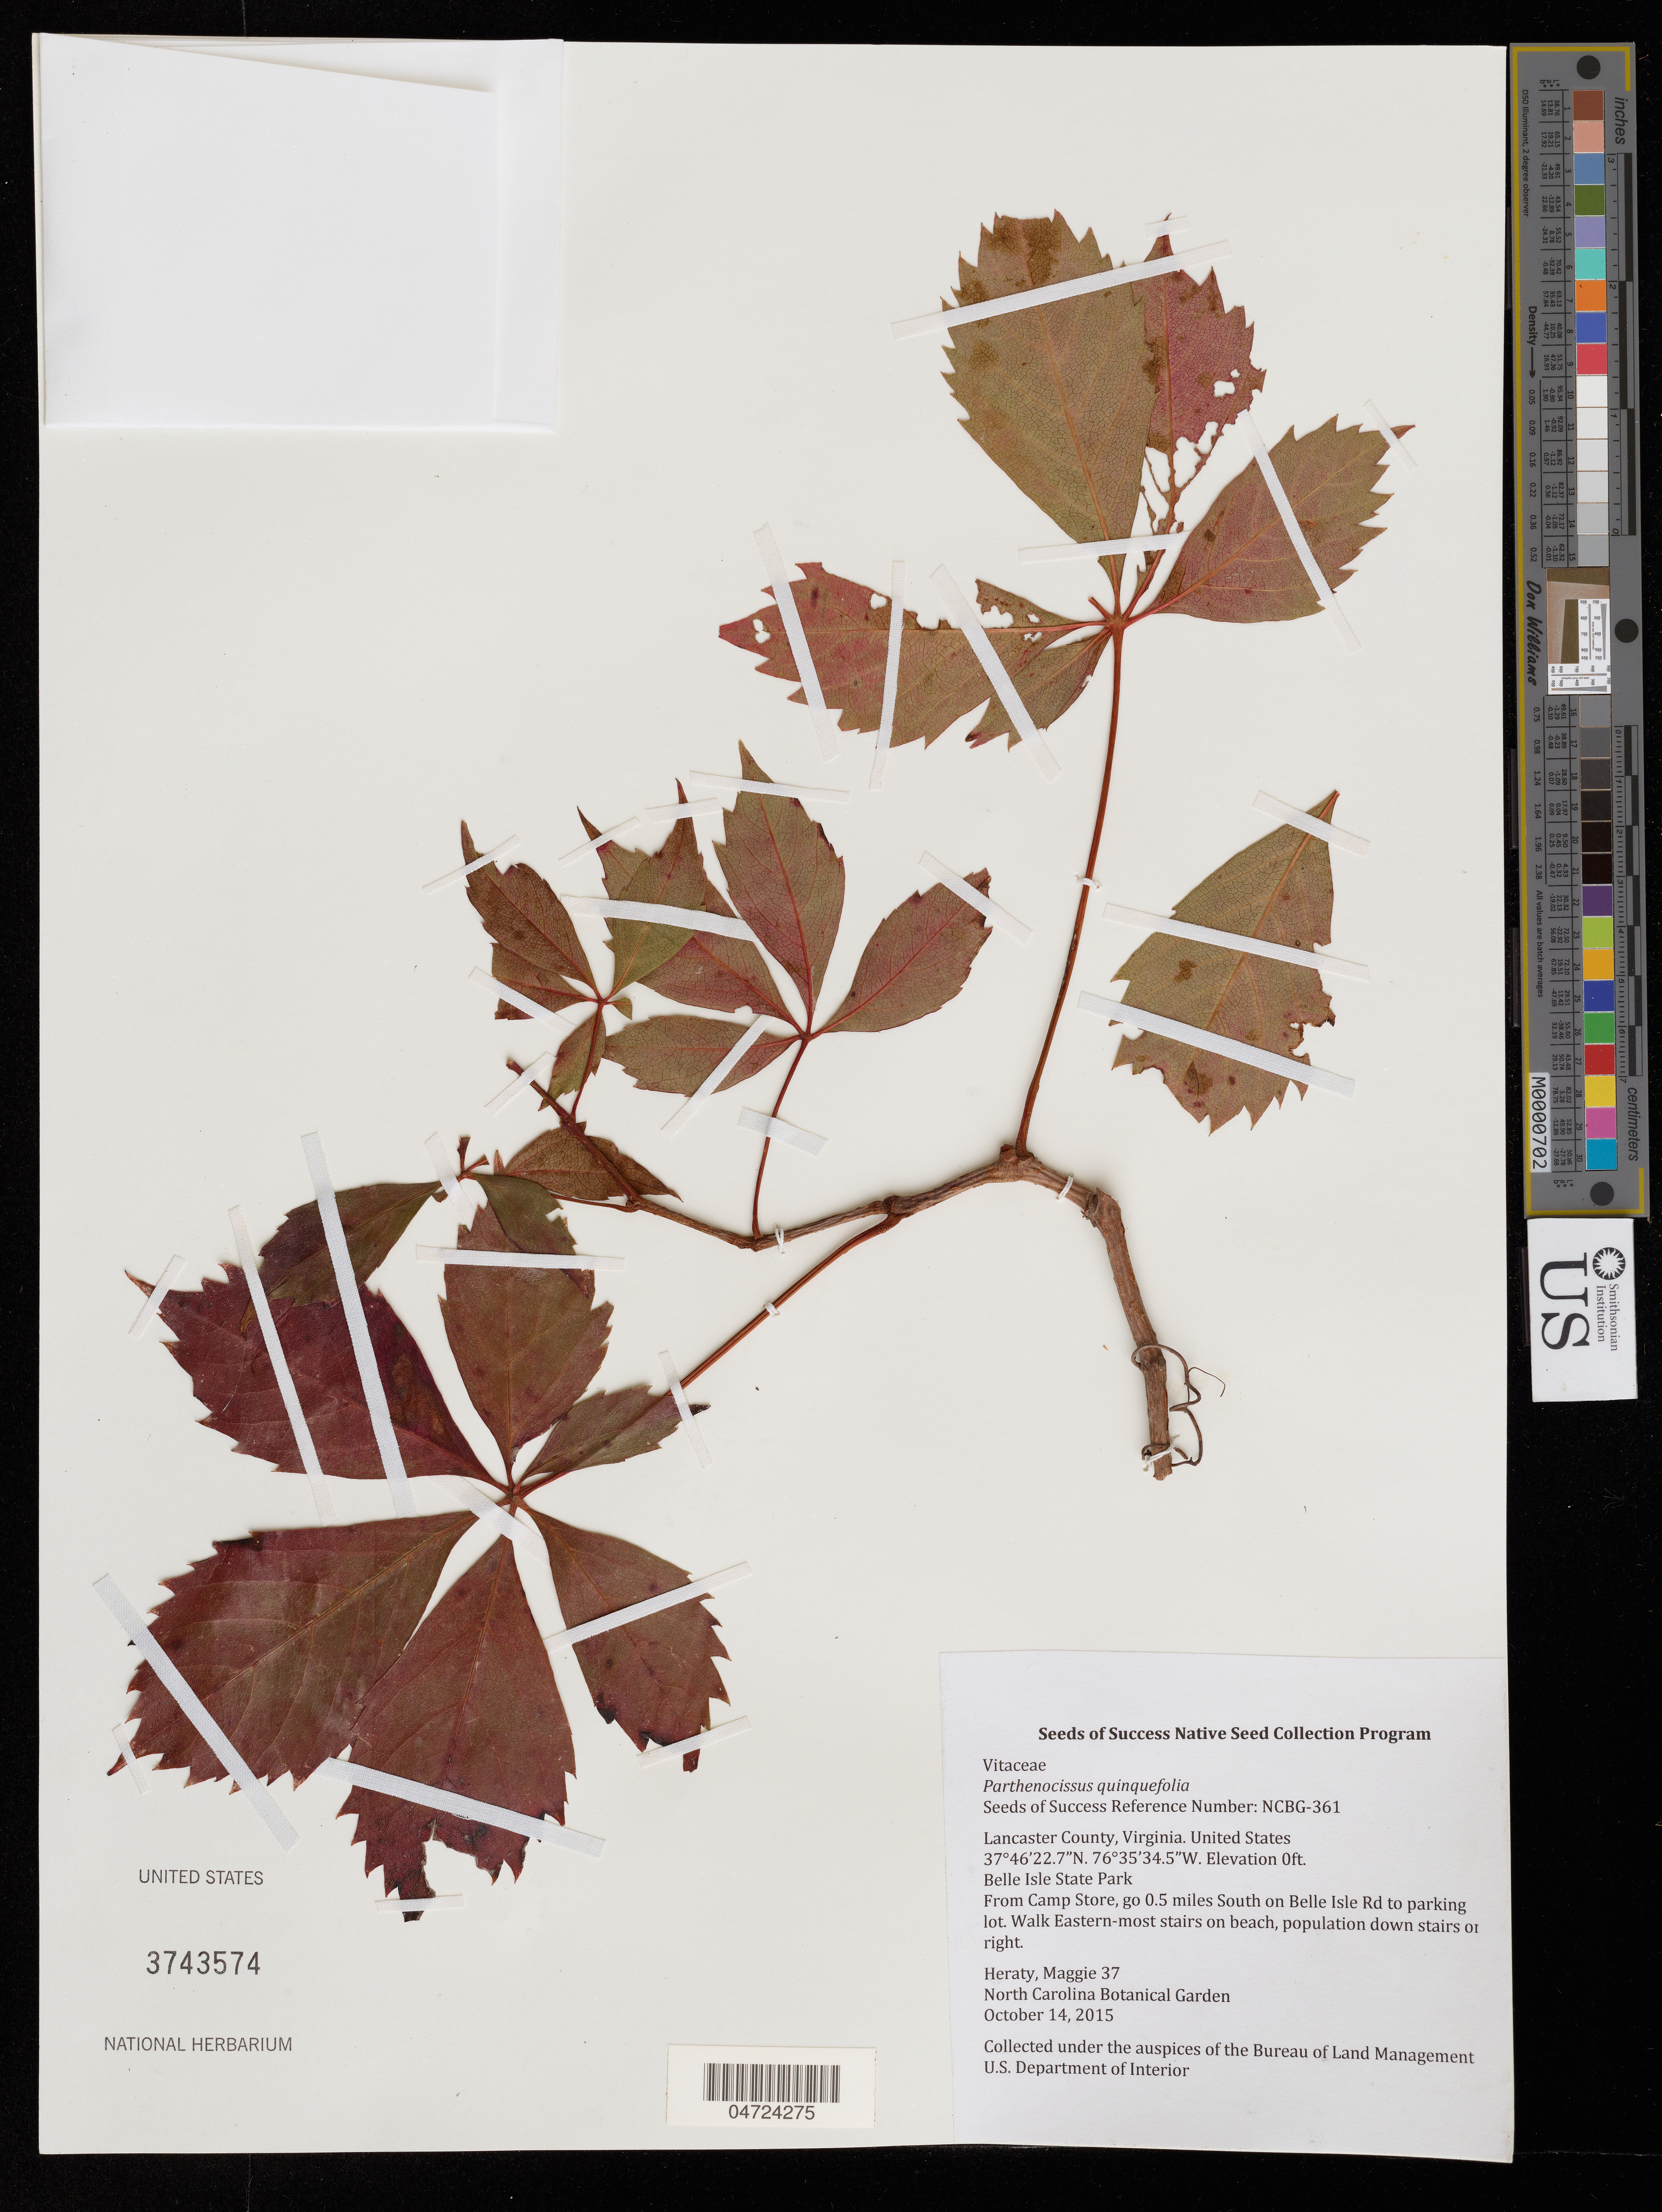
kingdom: Plantae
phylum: Tracheophyta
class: Magnoliopsida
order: Vitales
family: Vitaceae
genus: Parthenocissus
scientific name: Parthenocissus quinquefolia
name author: (L.) Planch.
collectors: M. Heraty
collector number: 37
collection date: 2015-10-14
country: United States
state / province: Virginia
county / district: Lancaster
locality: Lancaster County. Belle Isle State Park. From Camp Store, go 0.5 miles South on Belle Isle Rd to parking lot. Walk Eastern-most stairs on beach, population down stairs on right.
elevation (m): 0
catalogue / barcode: US 3743574